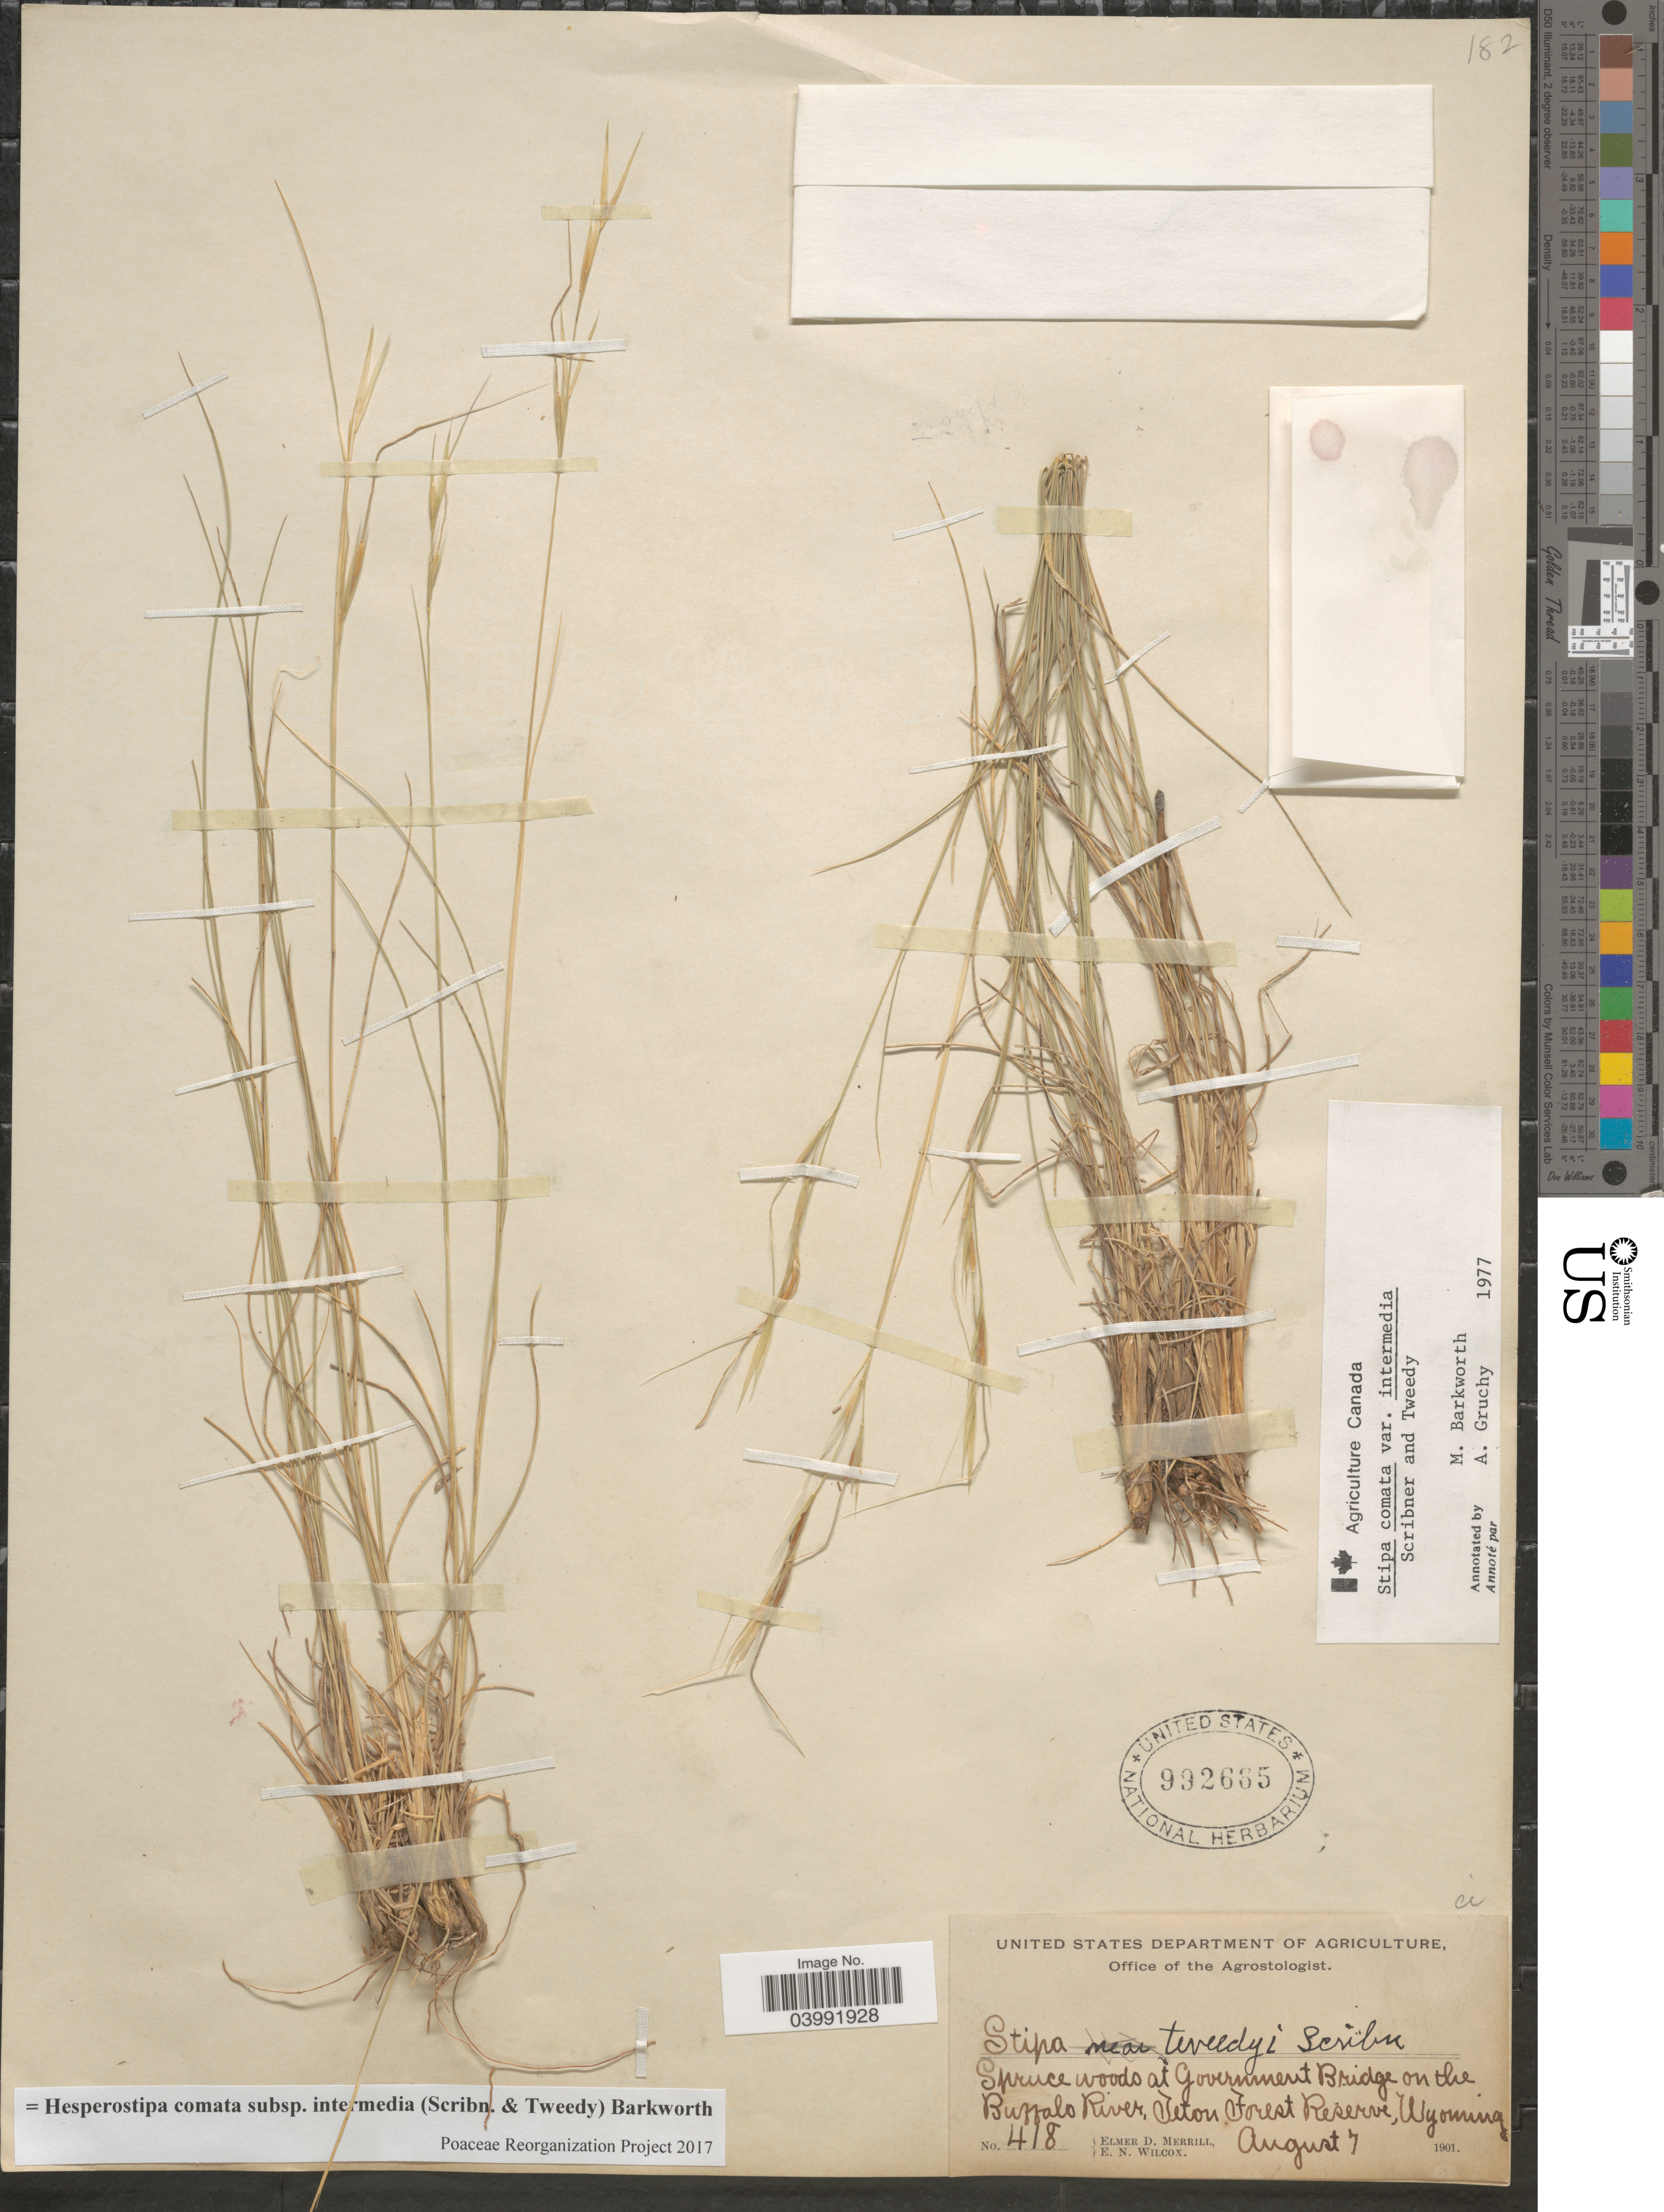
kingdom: Plantae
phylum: Tracheophyta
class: Liliopsida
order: Poales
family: Poaceae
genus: Hesperostipa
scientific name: Hesperostipa comata subsp. intermedia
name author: (Scribn. & Tweedy) Barkworth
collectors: E. D. Merrill & E. Wilcox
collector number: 418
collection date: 1901-08-07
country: United States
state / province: Wyoming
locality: Spruce woods at Government Bridge on the Buffalo River, Teton Forest Reserve.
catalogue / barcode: US 992665